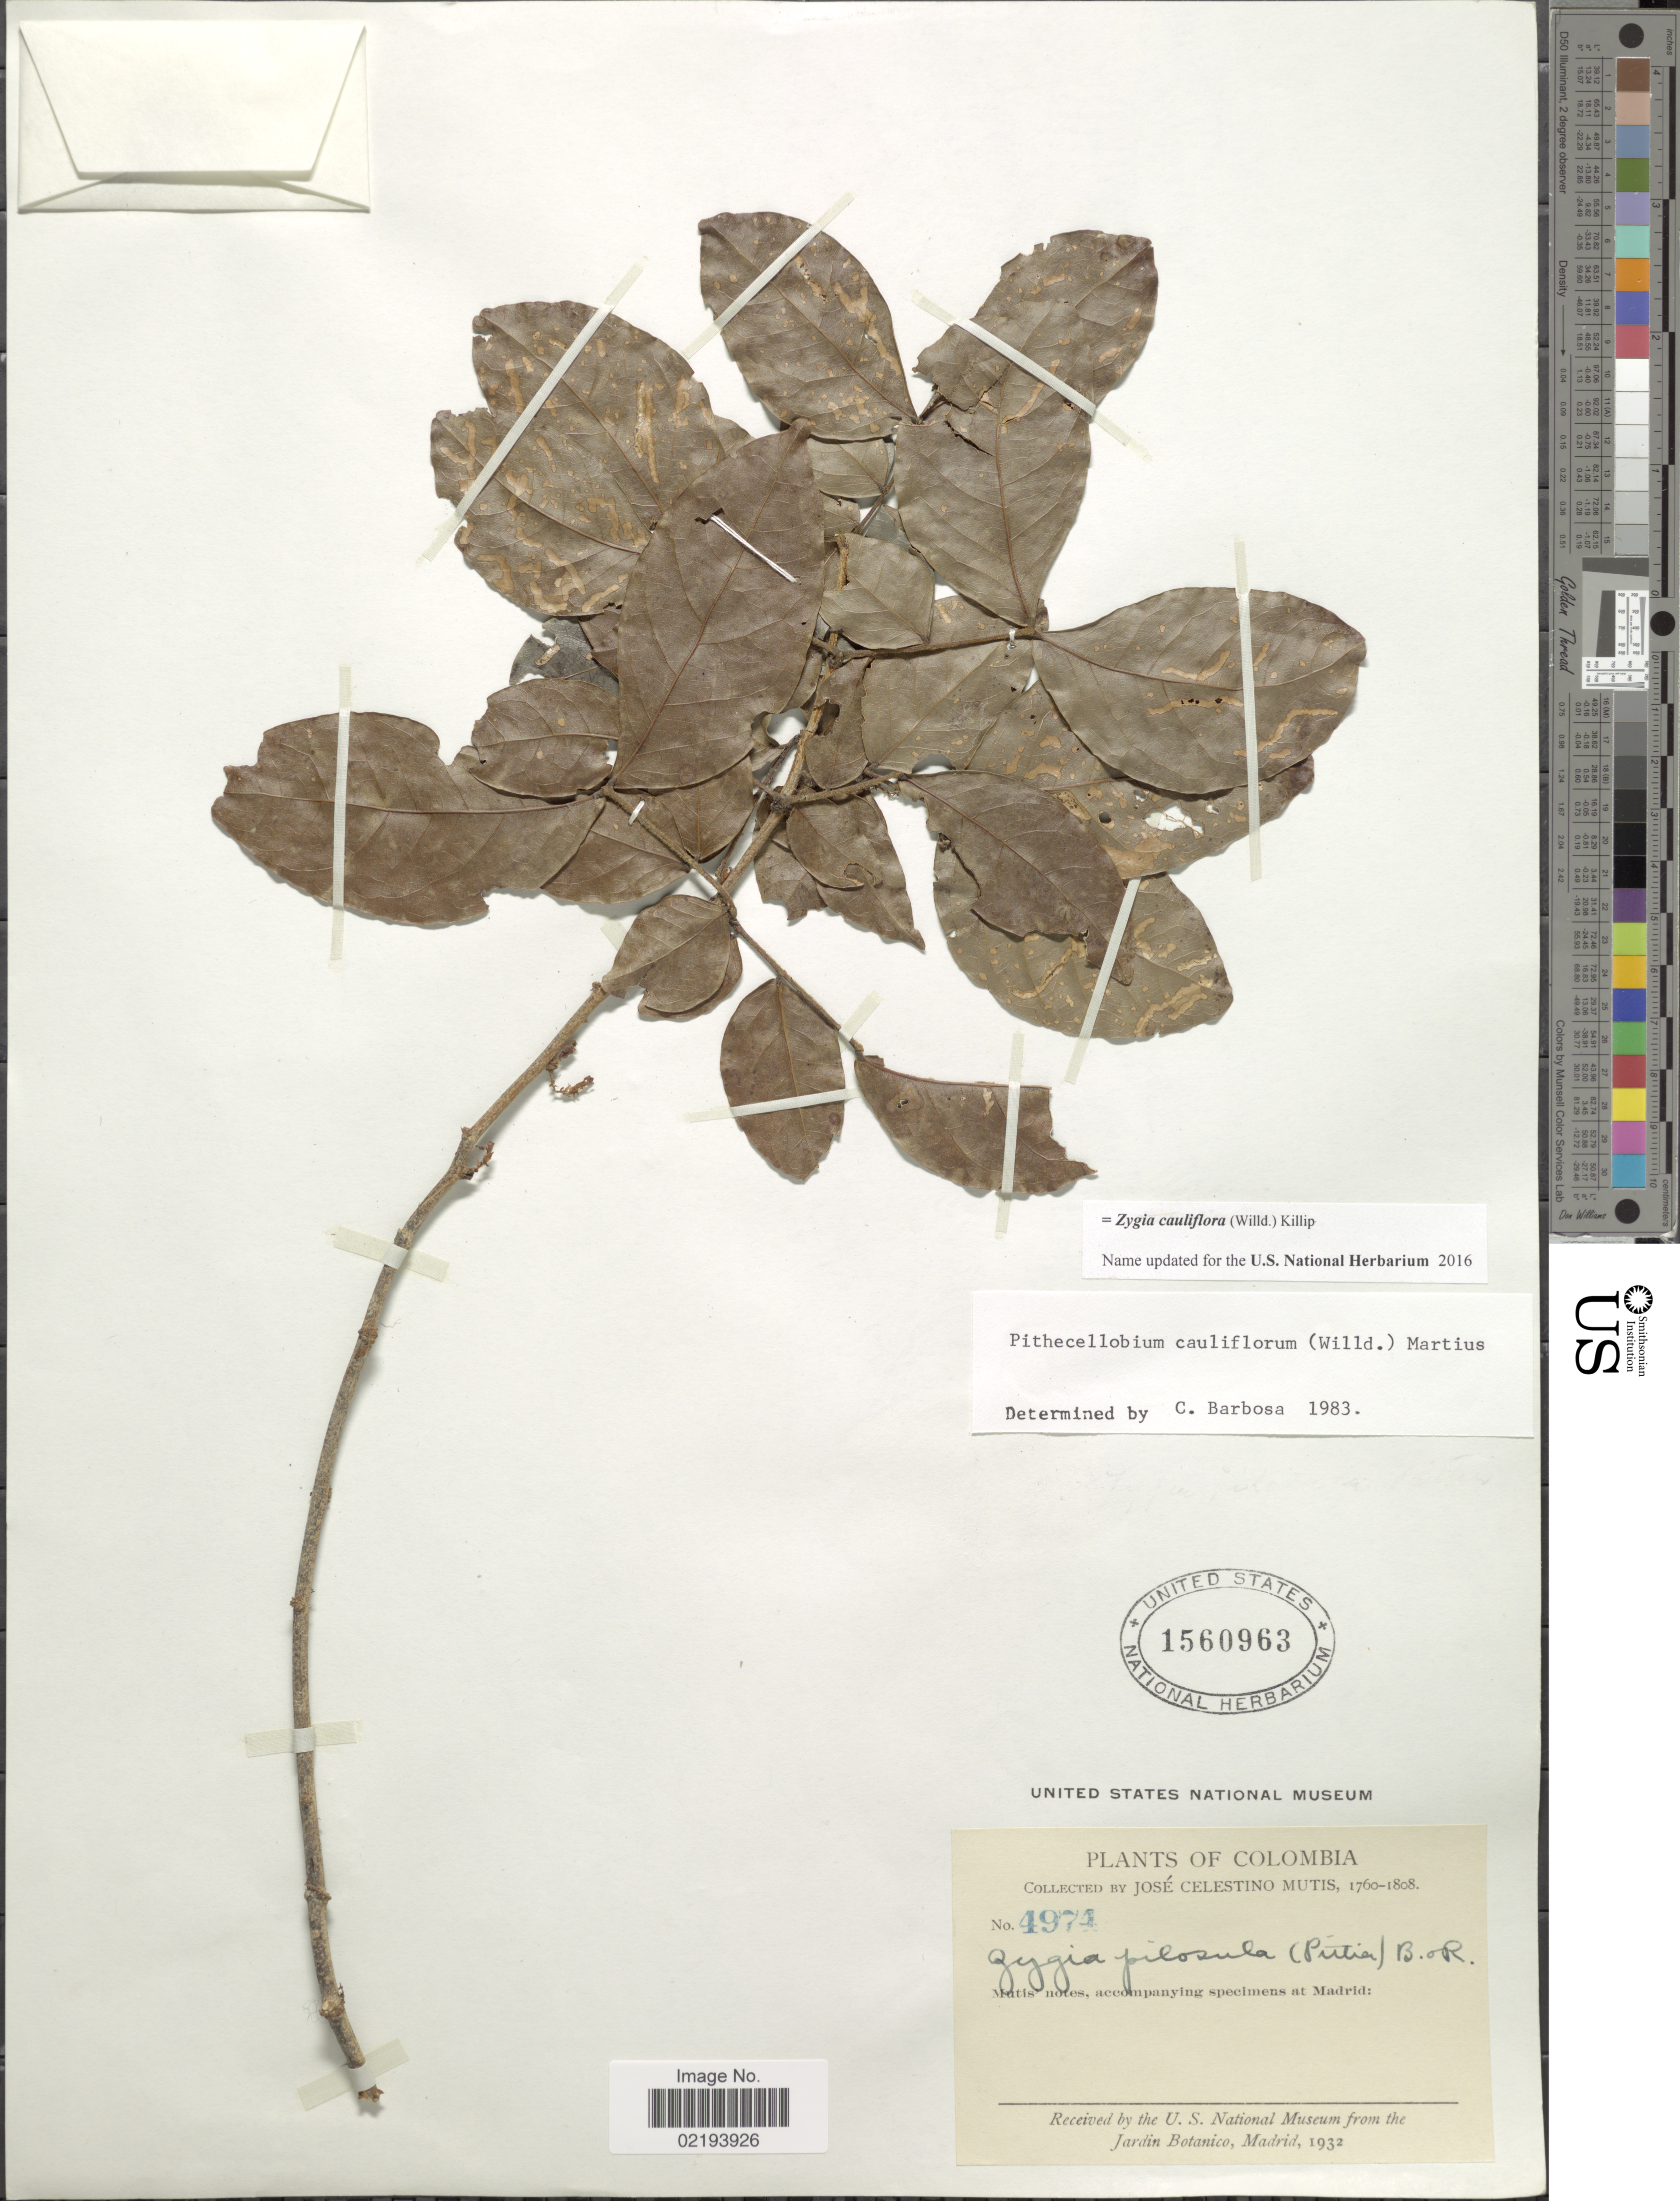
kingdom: Plantae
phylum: Tracheophyta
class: Magnoliopsida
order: Fabales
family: Fabaceae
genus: Zygia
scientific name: Zygia cauliflora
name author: (Willd.) Killip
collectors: J. C. B. Mutis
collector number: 4974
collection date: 1760/1808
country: Colombia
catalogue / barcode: US 1560963